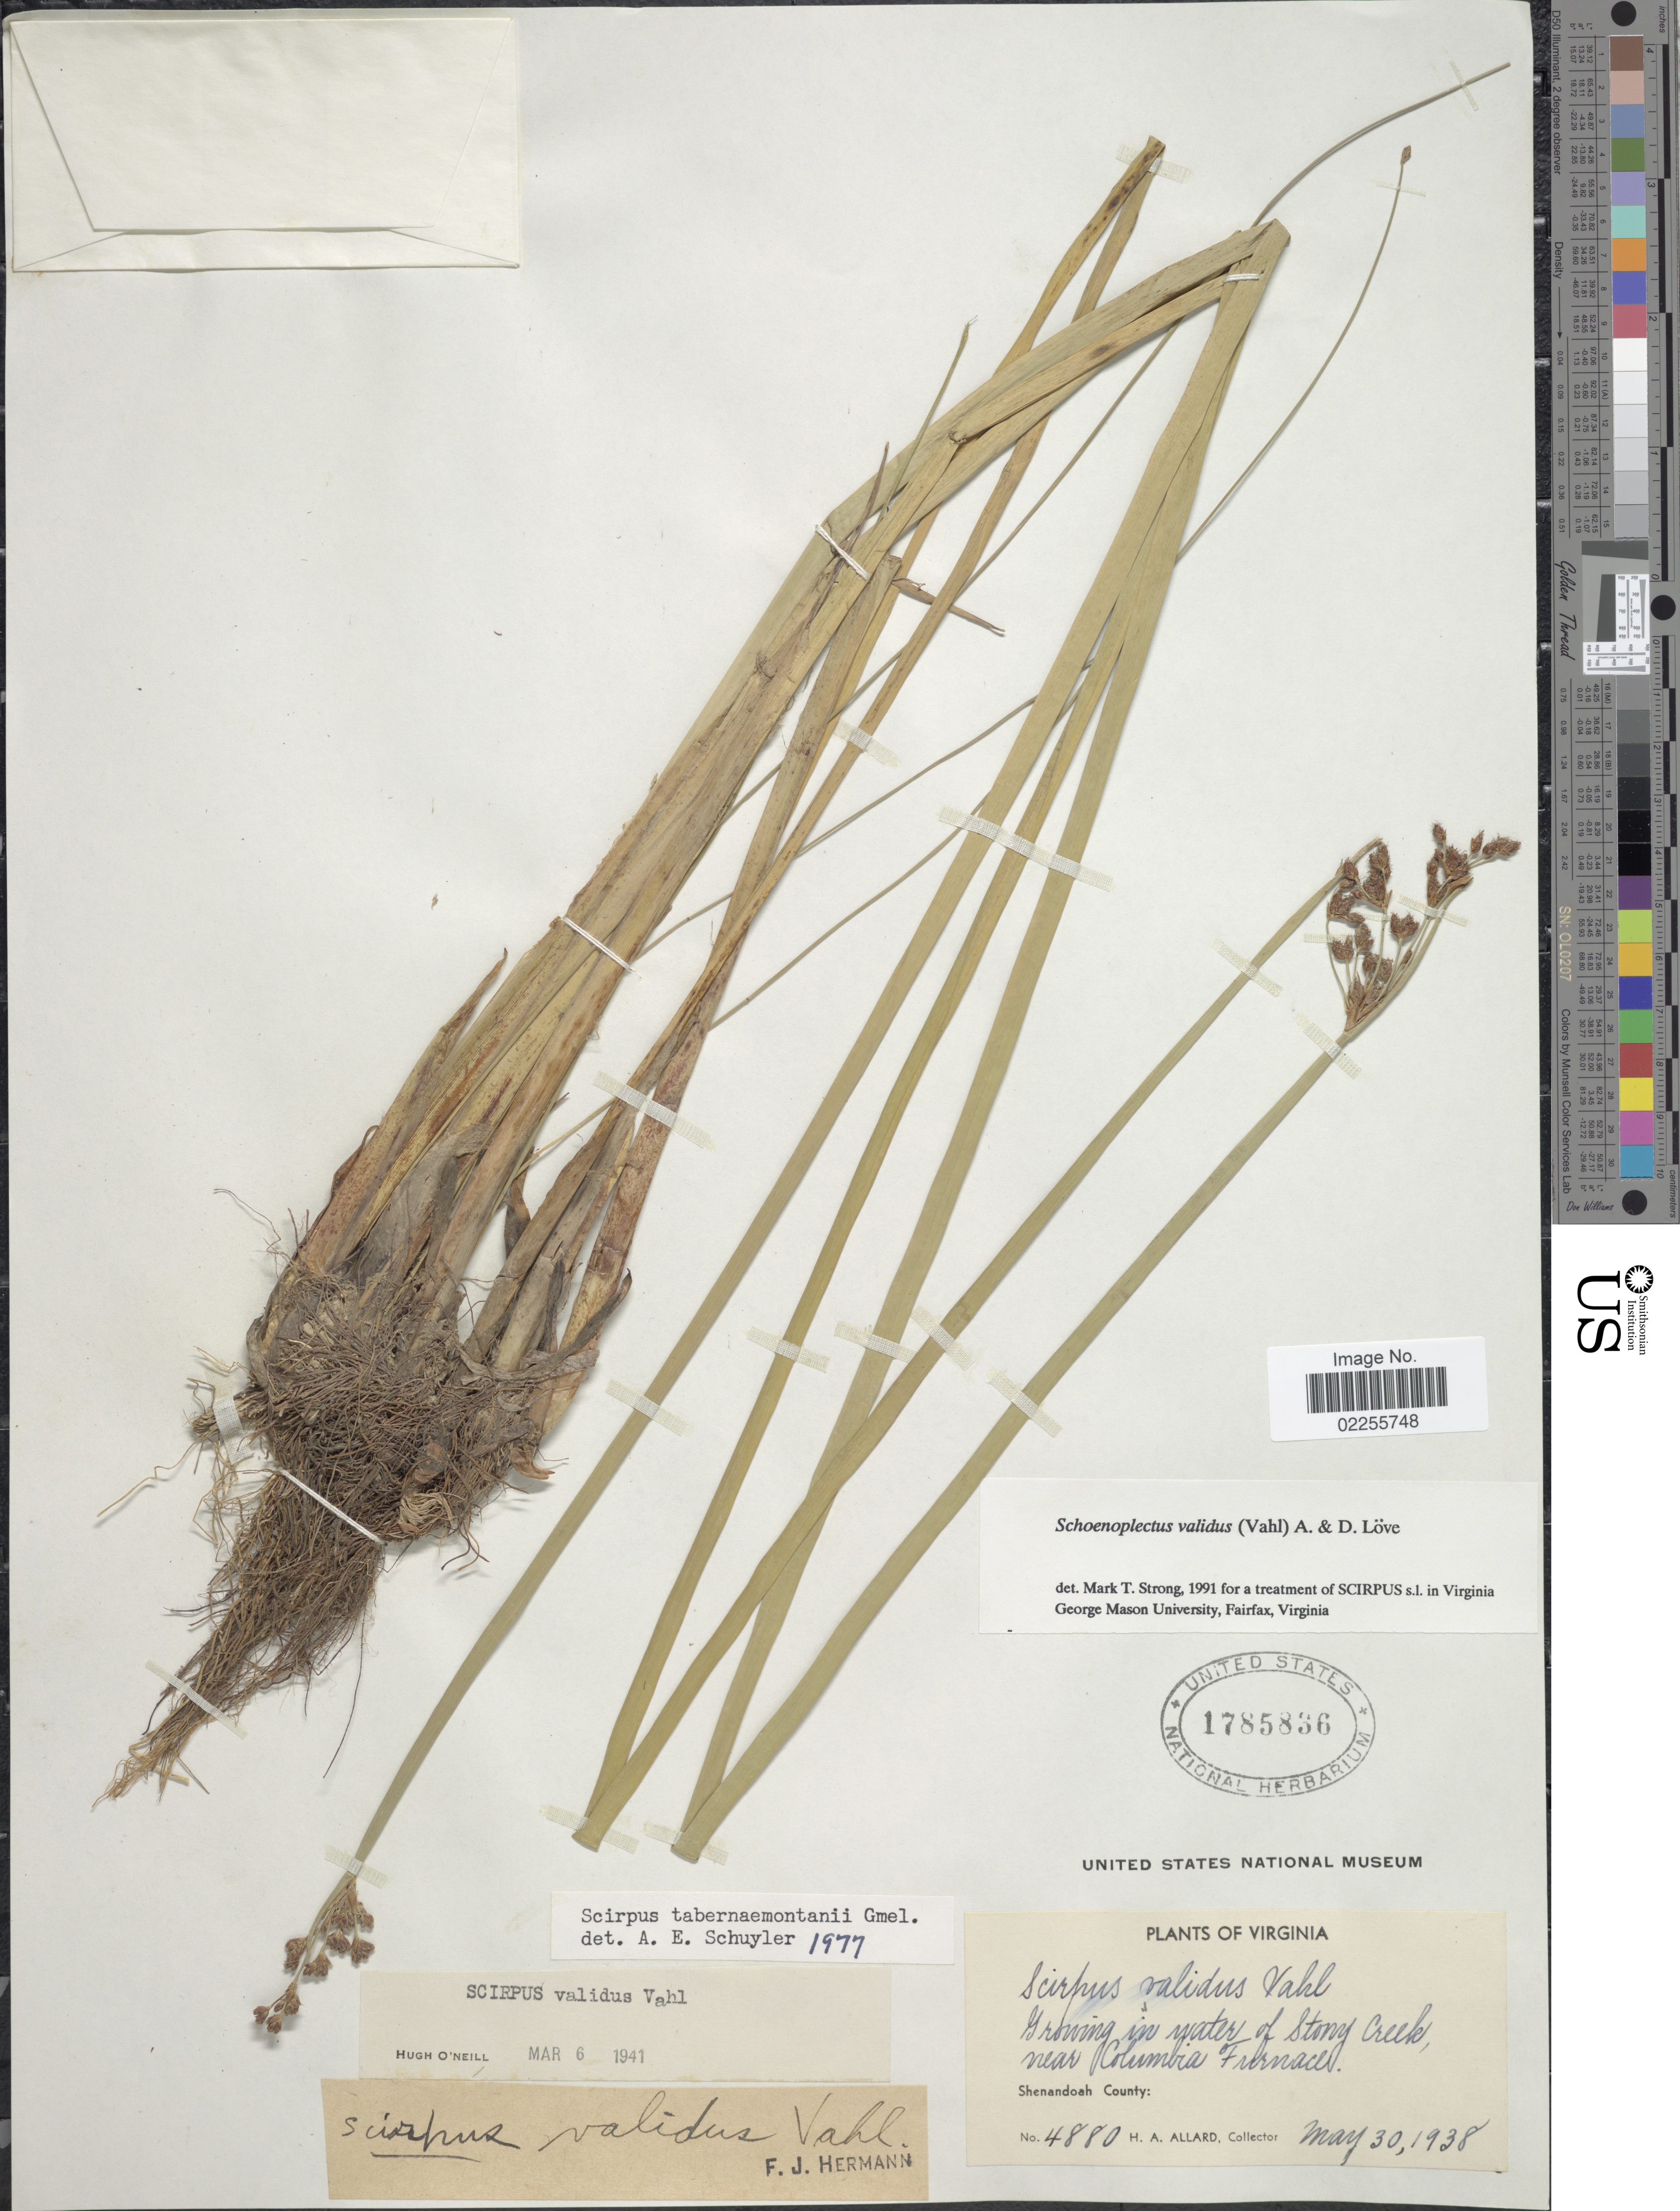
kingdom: Plantae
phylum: Tracheophyta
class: Liliopsida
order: Poales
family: Cyperaceae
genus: Schoenoplectus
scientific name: Schoenoplectus tabernaemontani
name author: (C.C. Gmel.) Palla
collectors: H. A. Allard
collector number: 4880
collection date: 1938-05-30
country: United States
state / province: Virginia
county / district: Shenandoah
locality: In water of Stony Creek, near Columbia Furnace, Shenandoah County.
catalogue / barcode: US 1785836